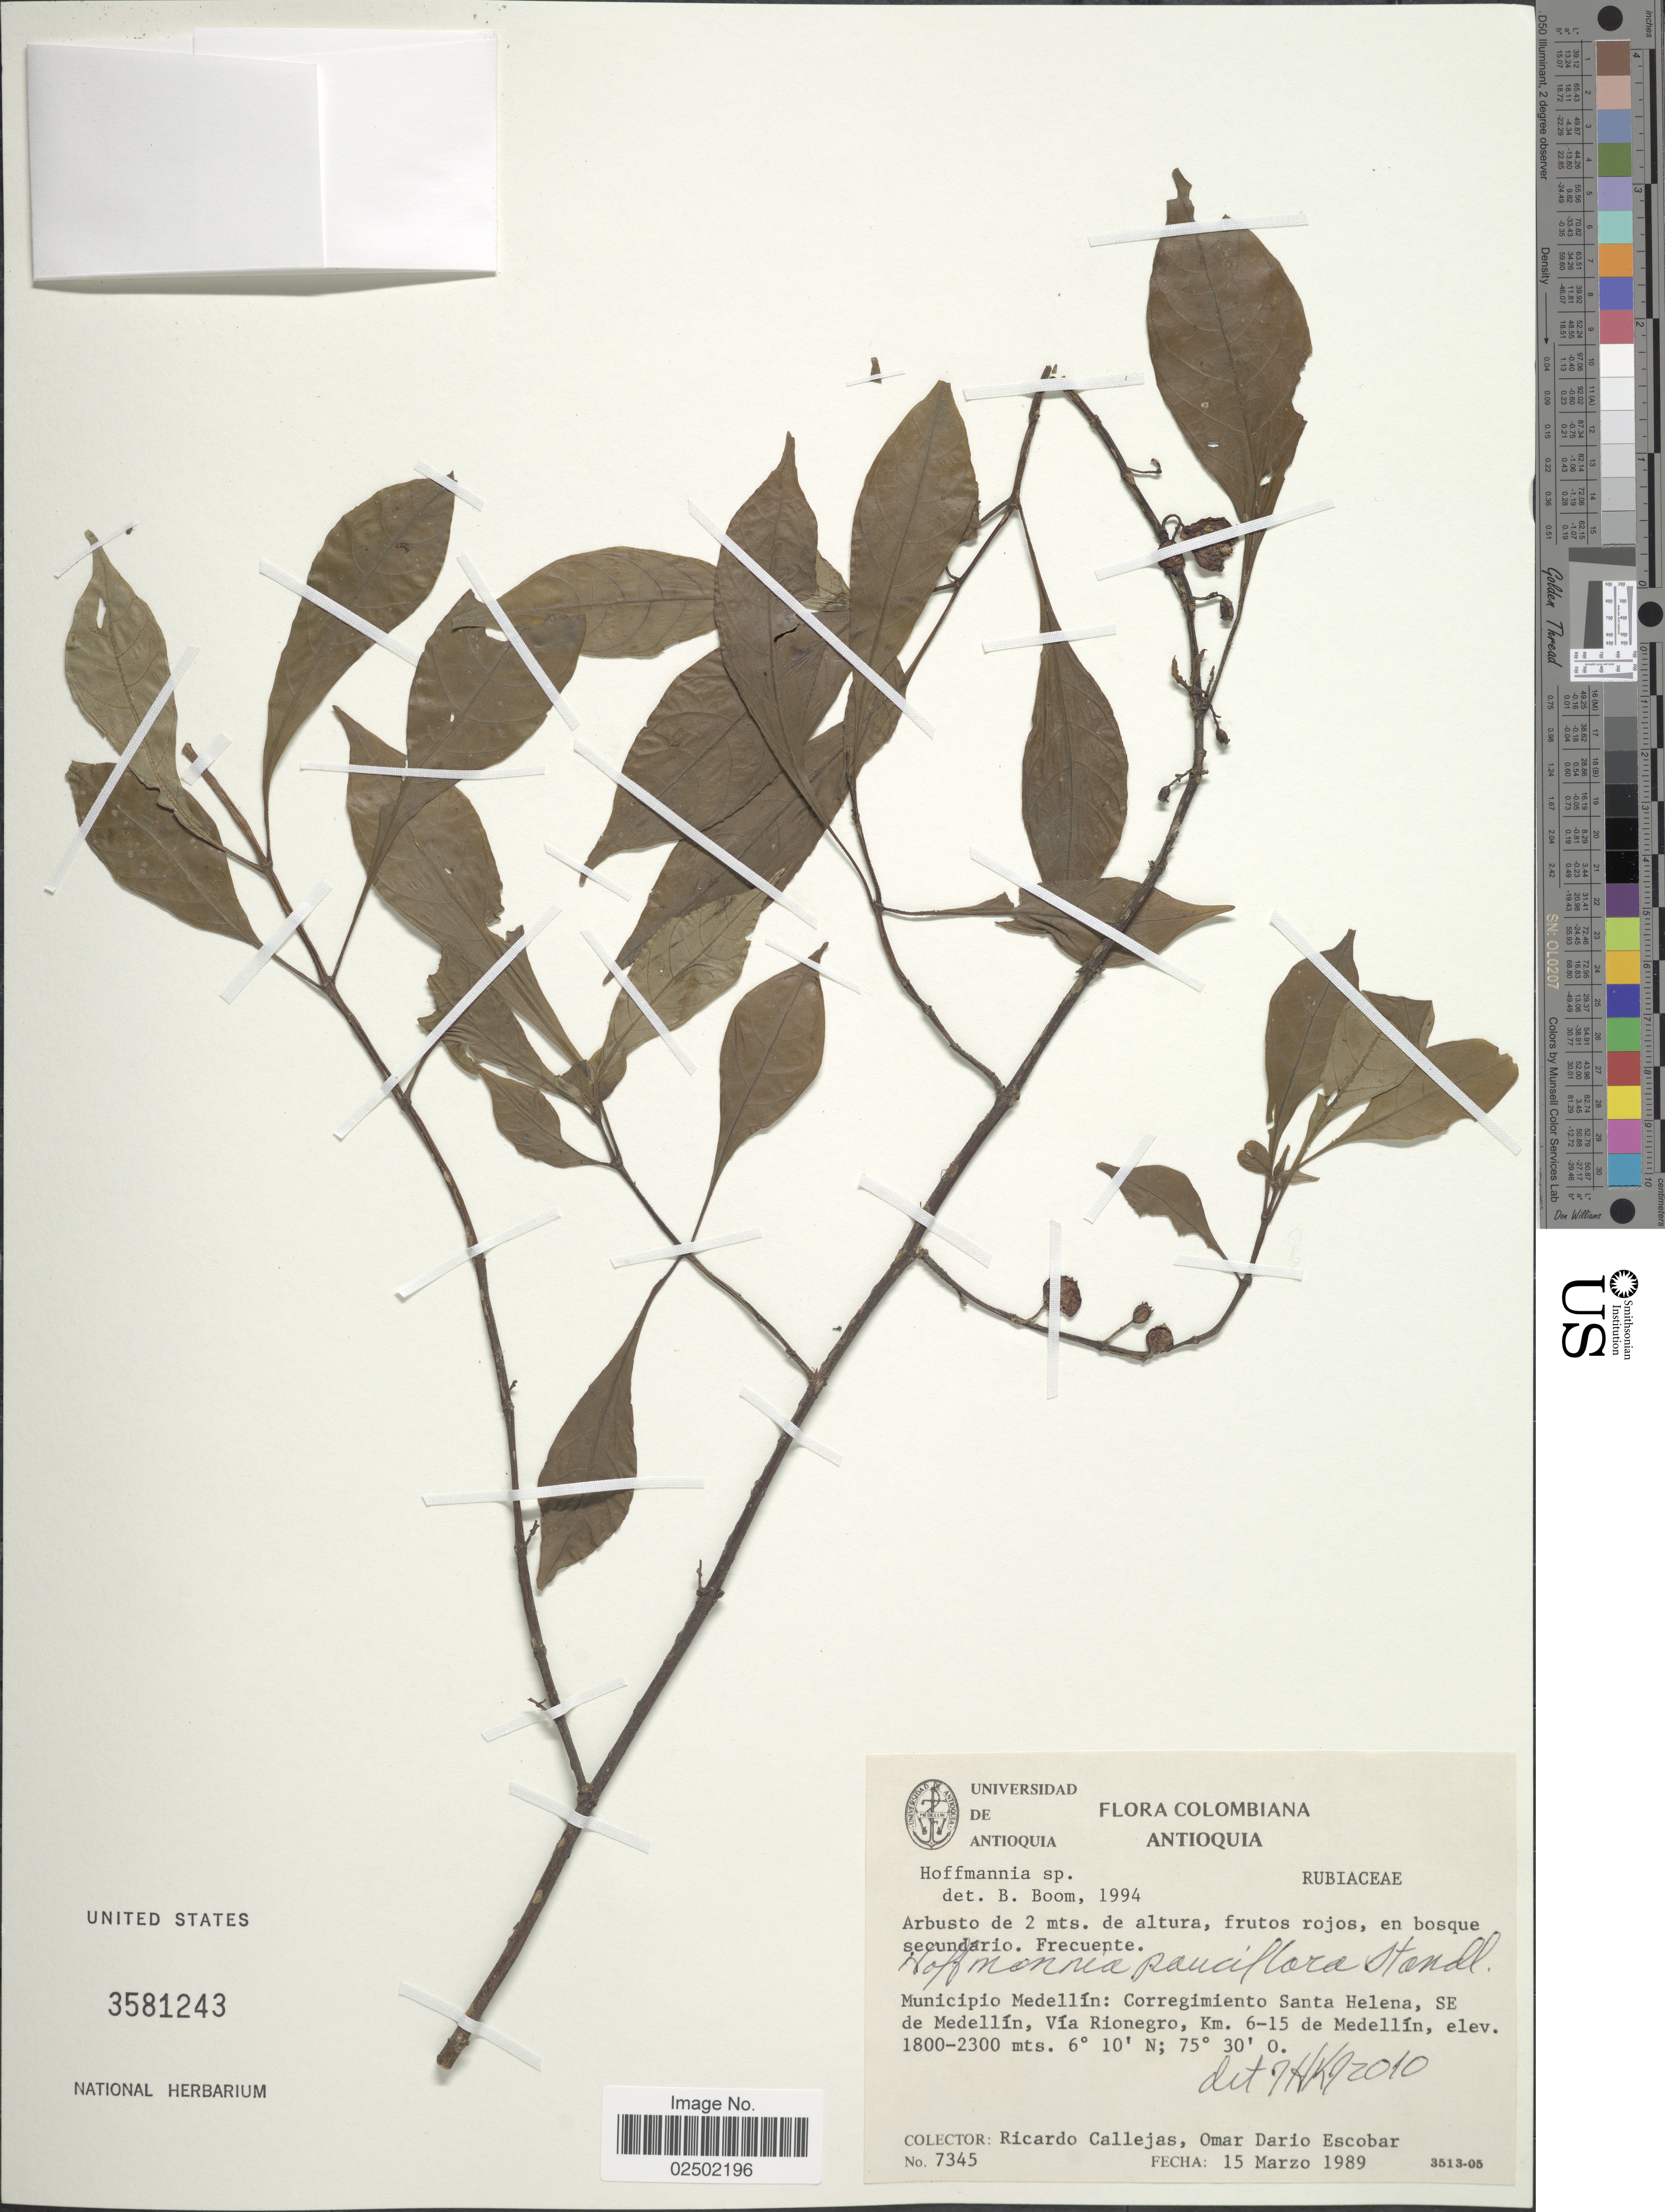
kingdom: Plantae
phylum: Tracheophyta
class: Magnoliopsida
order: Gentianales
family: Rubiaceae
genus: Hoffmannia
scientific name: Hoffmannia pauciflora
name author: Standl.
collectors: R. Callejas & O. D. Escobar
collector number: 7345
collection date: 1989-03-15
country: Colombia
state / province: Antioquia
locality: Antioquia, Municipio Medellin: Corregimiento Santa Helena, SE de Medellin, Via Rionegro, Km. 6-15 de Medellin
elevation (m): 1800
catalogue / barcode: US 3581243